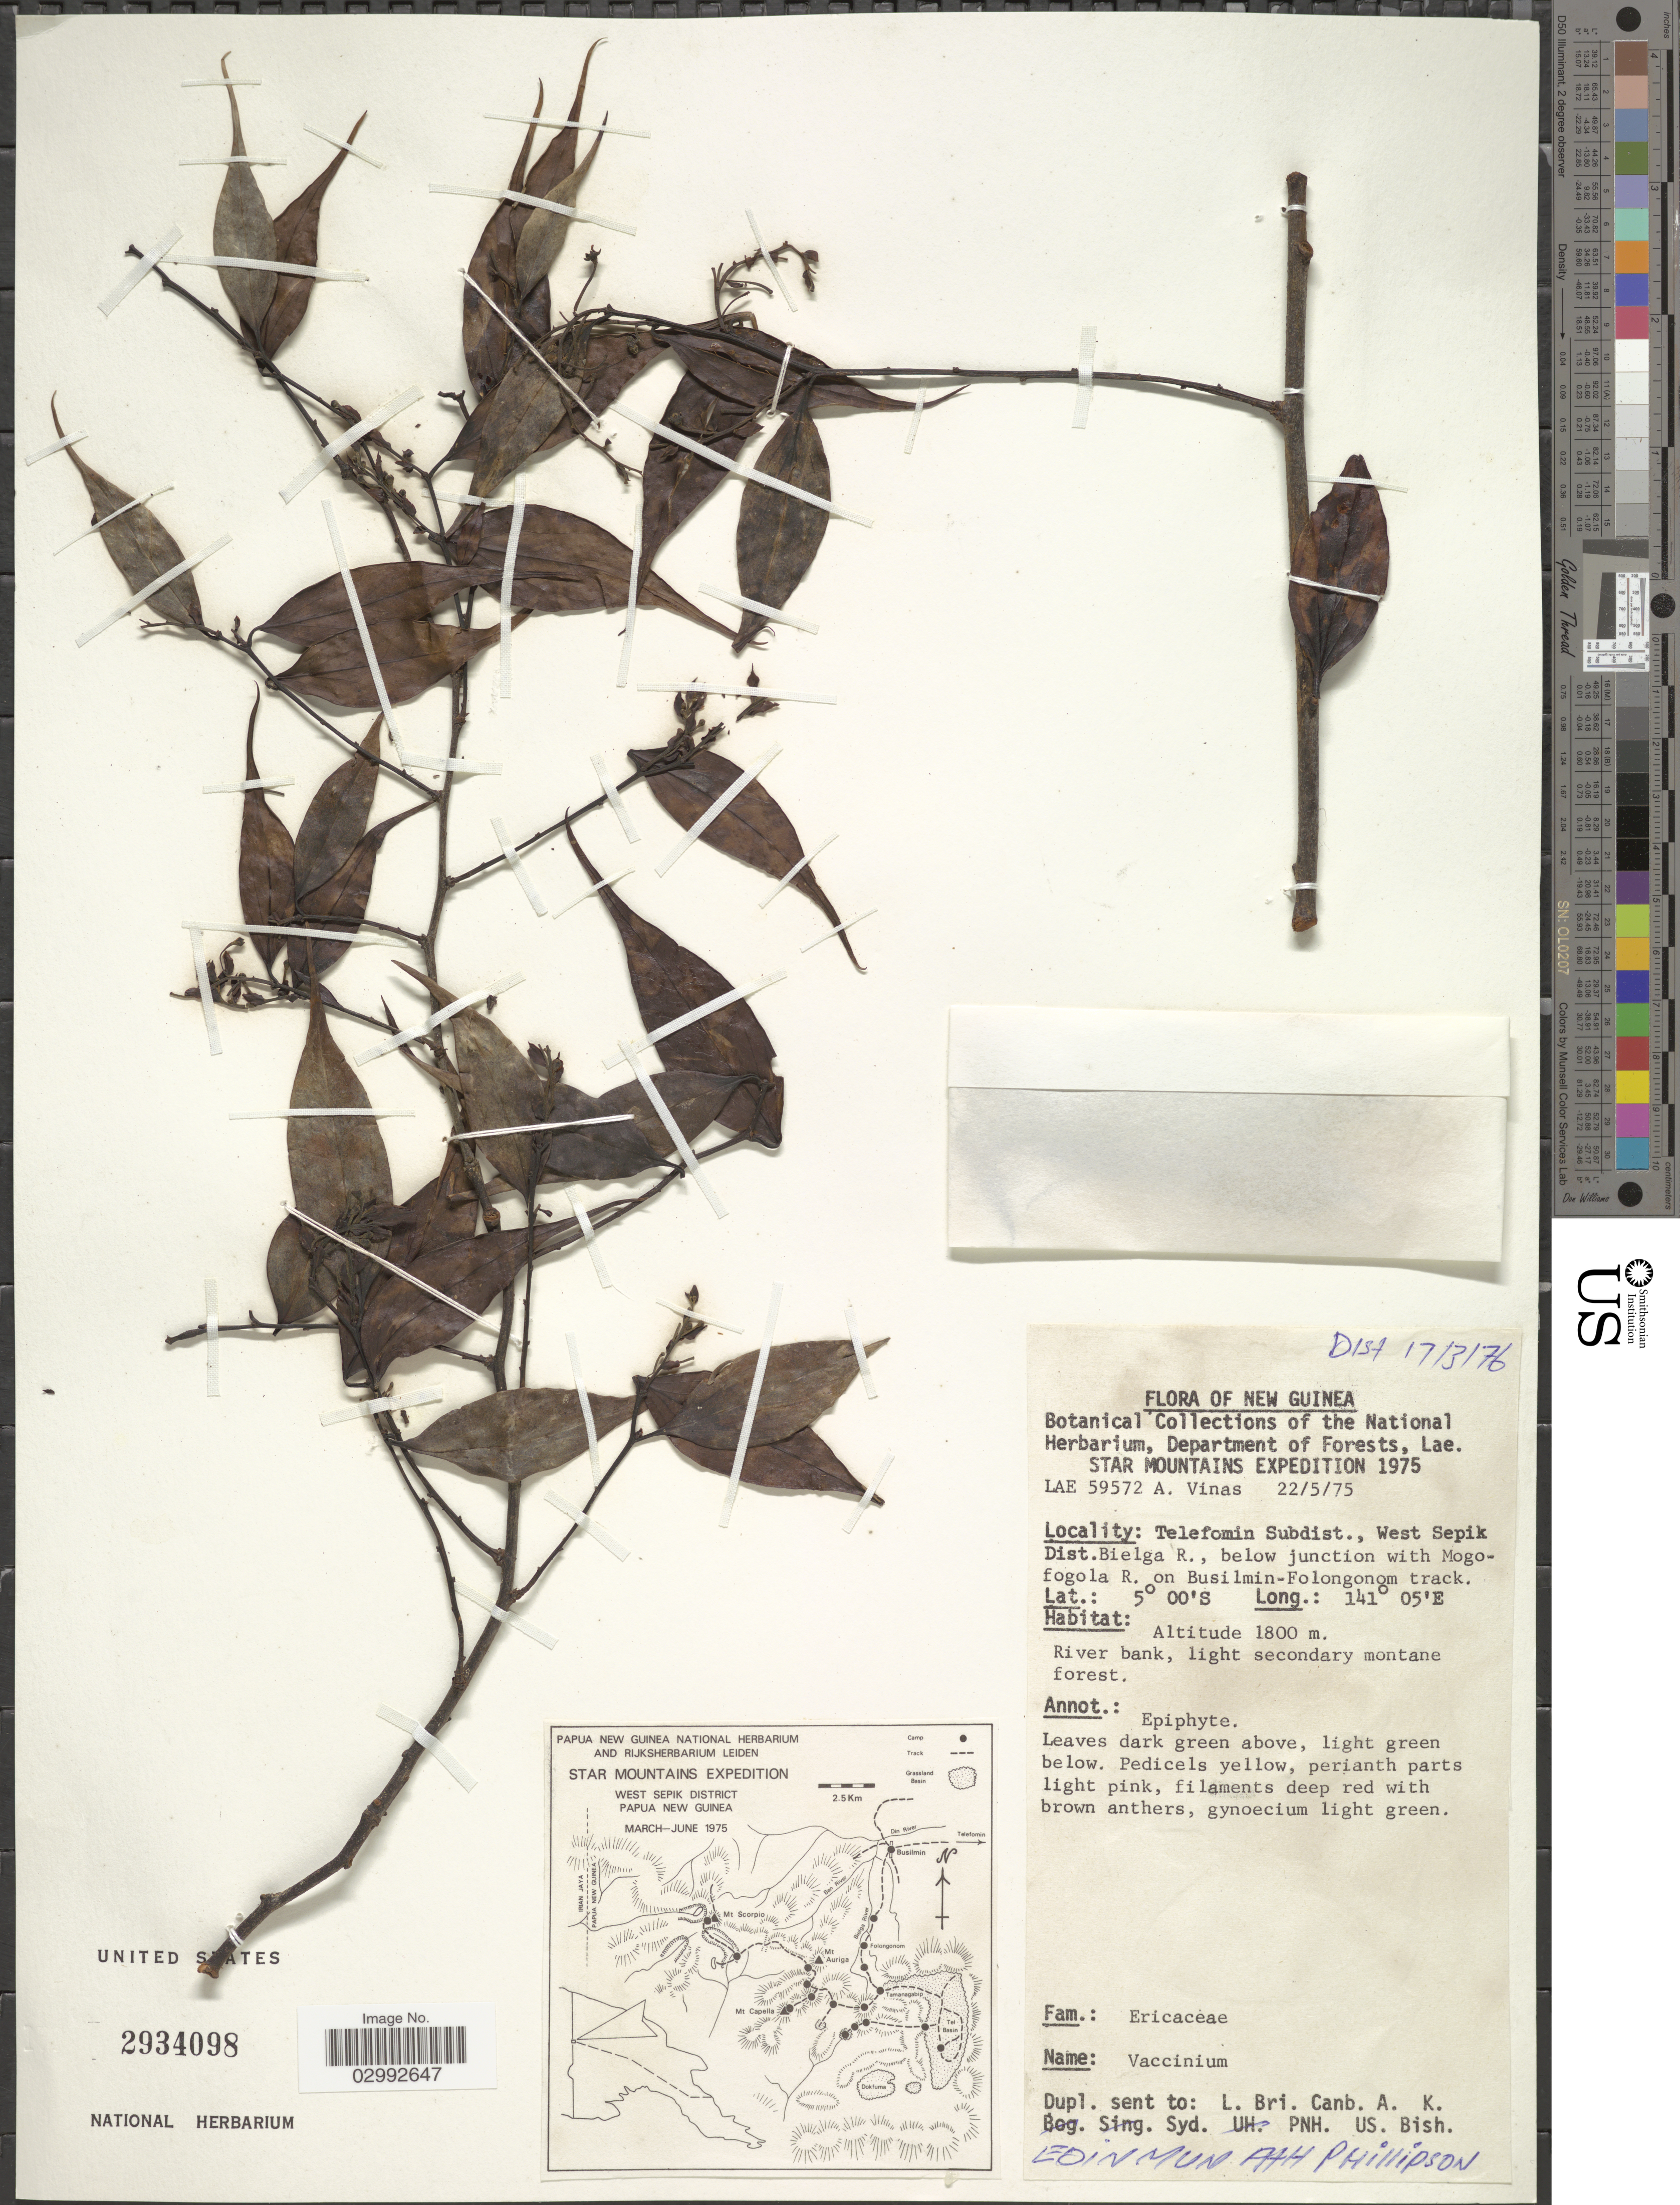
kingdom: Plantae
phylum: Tracheophyta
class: Magnoliopsida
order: Ericales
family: Ericaceae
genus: Vaccinium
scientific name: Vaccinium sp.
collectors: A. Vinas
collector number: LAE 59572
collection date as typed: Transcribed d/m/y: 22/5/75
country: Papua New Guinea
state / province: Sandaun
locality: New Guinea, Telefomin Subdist., West Sepik Dist., Bielga R., below junction with Mogofogola R., on Busilmin-Folongonom track.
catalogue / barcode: US 2934098